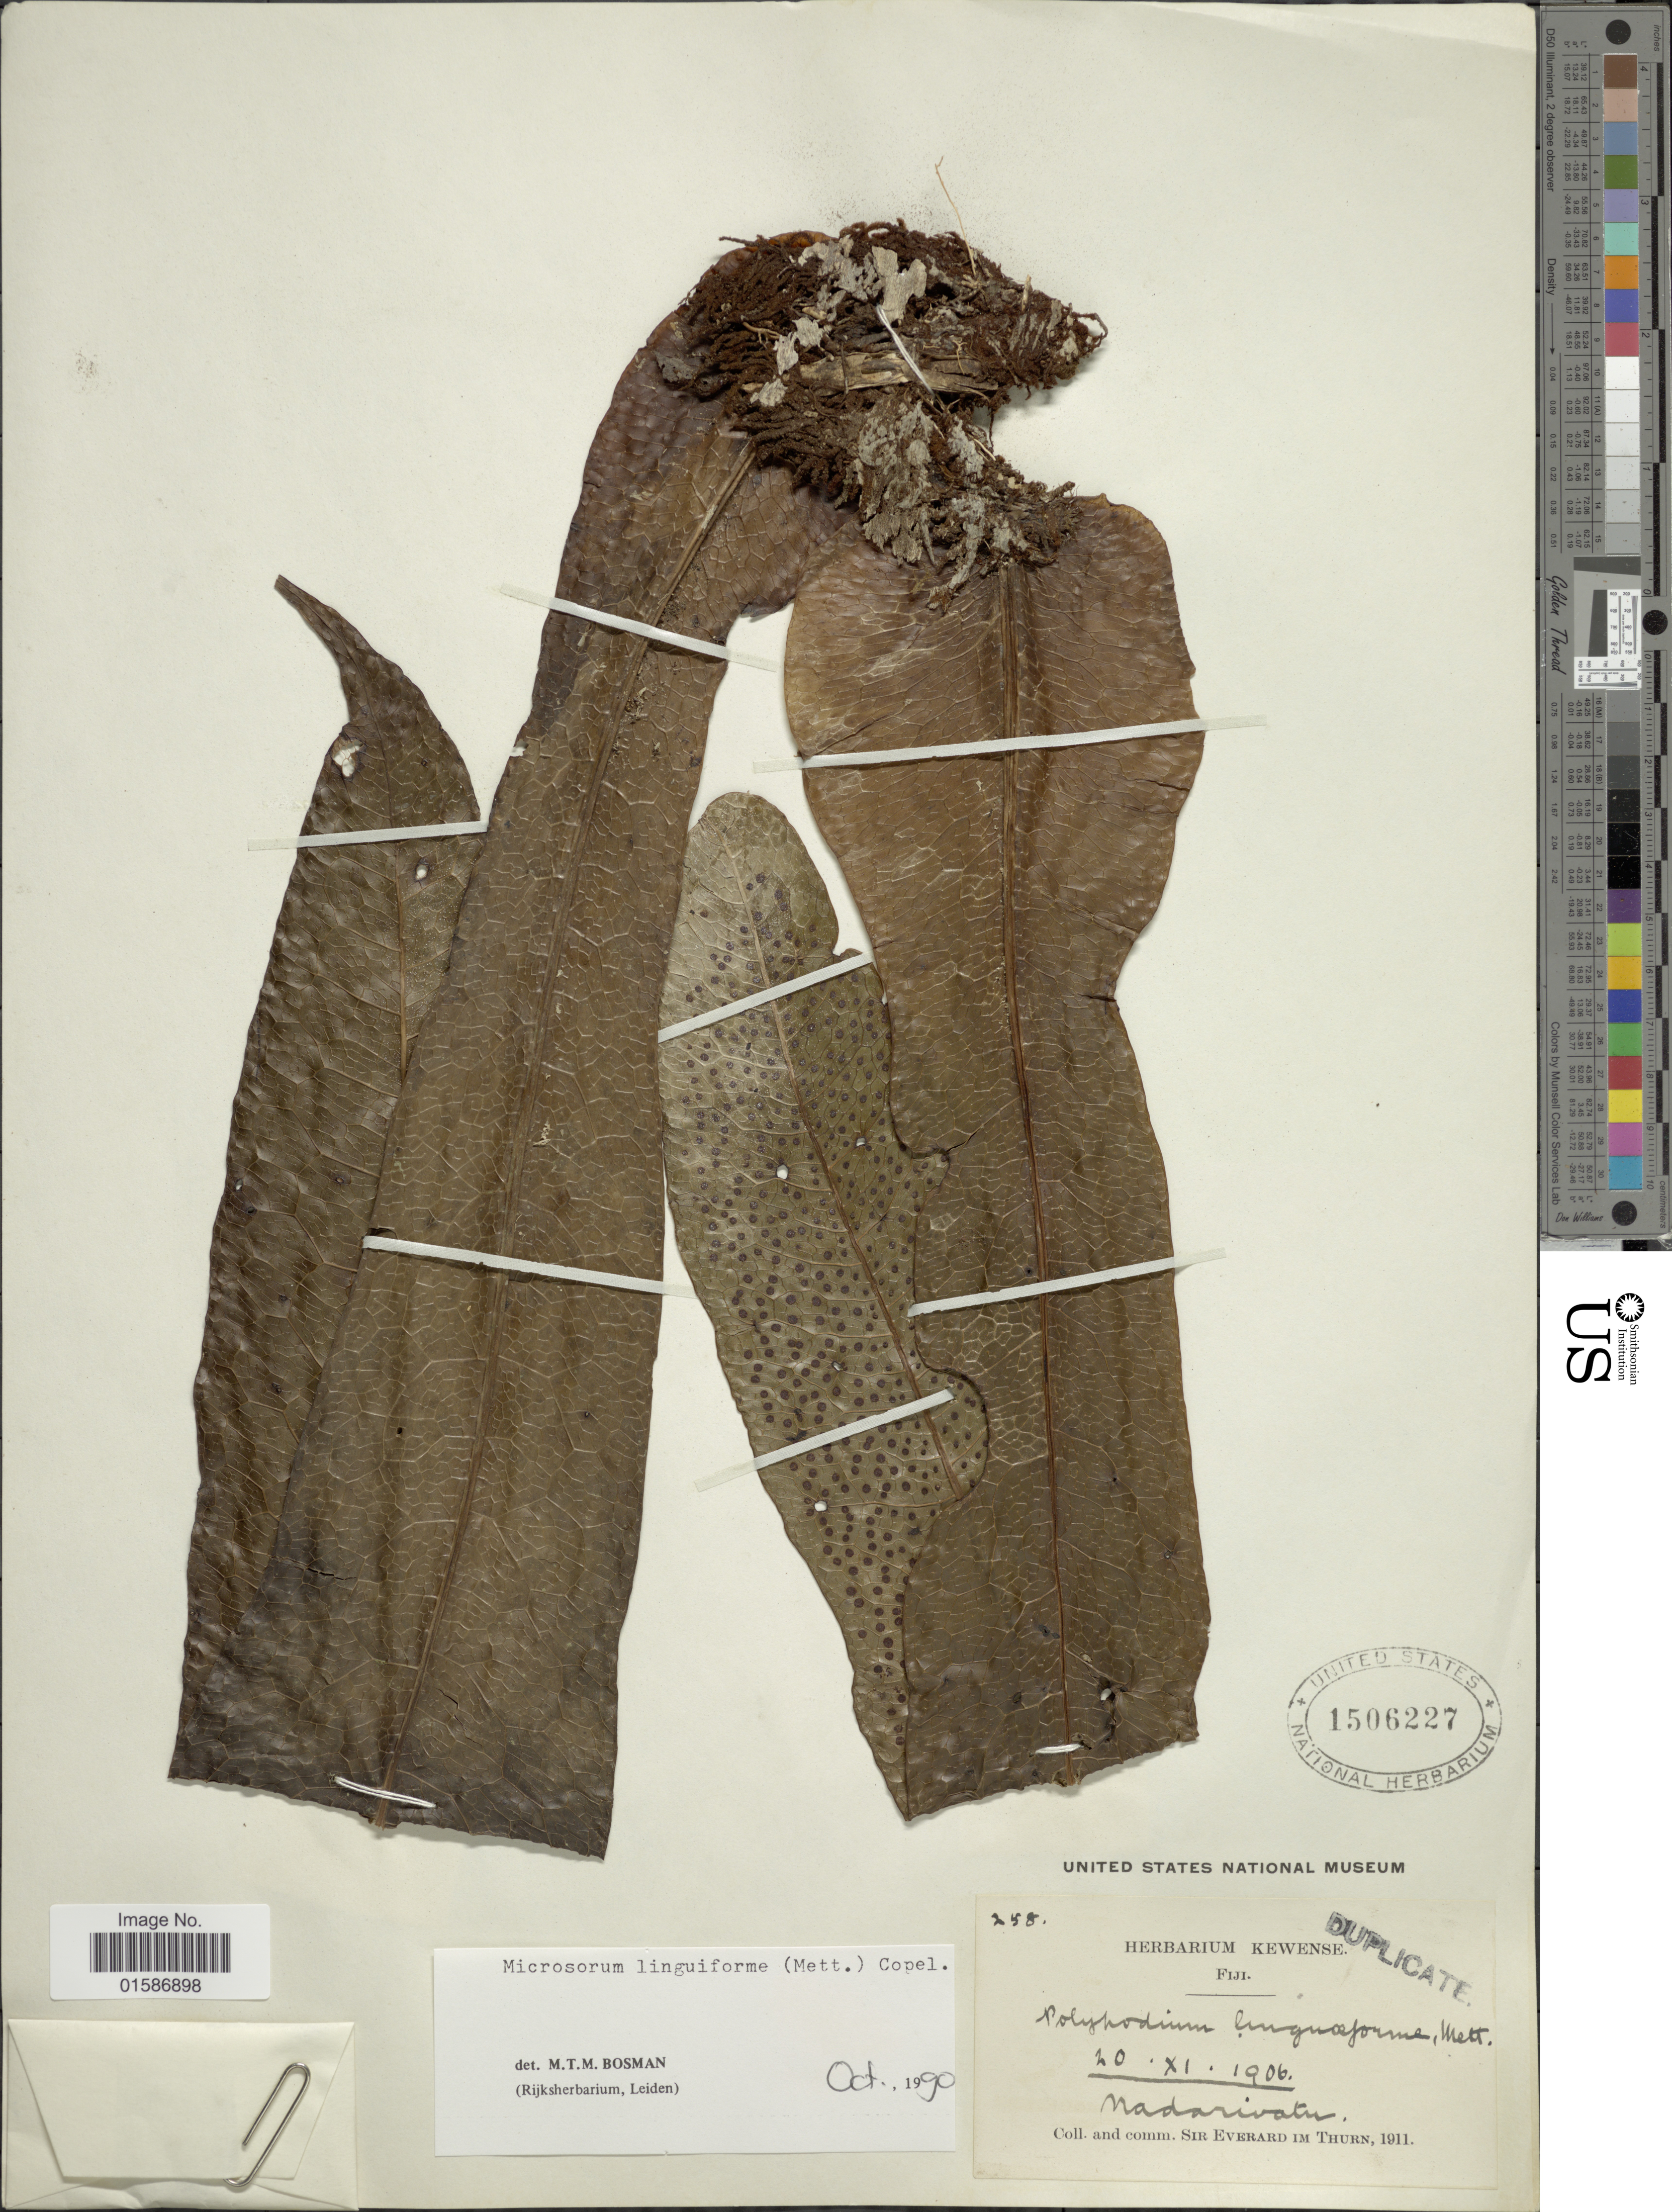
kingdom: Plantae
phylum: Tracheophyta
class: Polypodiopsida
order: Polypodiales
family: Polypodiaceae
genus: Microsorum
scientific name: Microsorum linguiforme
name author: (Mett.) Copel.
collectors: E. F. im Thurn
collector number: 258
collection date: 1906-11-20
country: Fiji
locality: Nadarivatu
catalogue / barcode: US 1506227